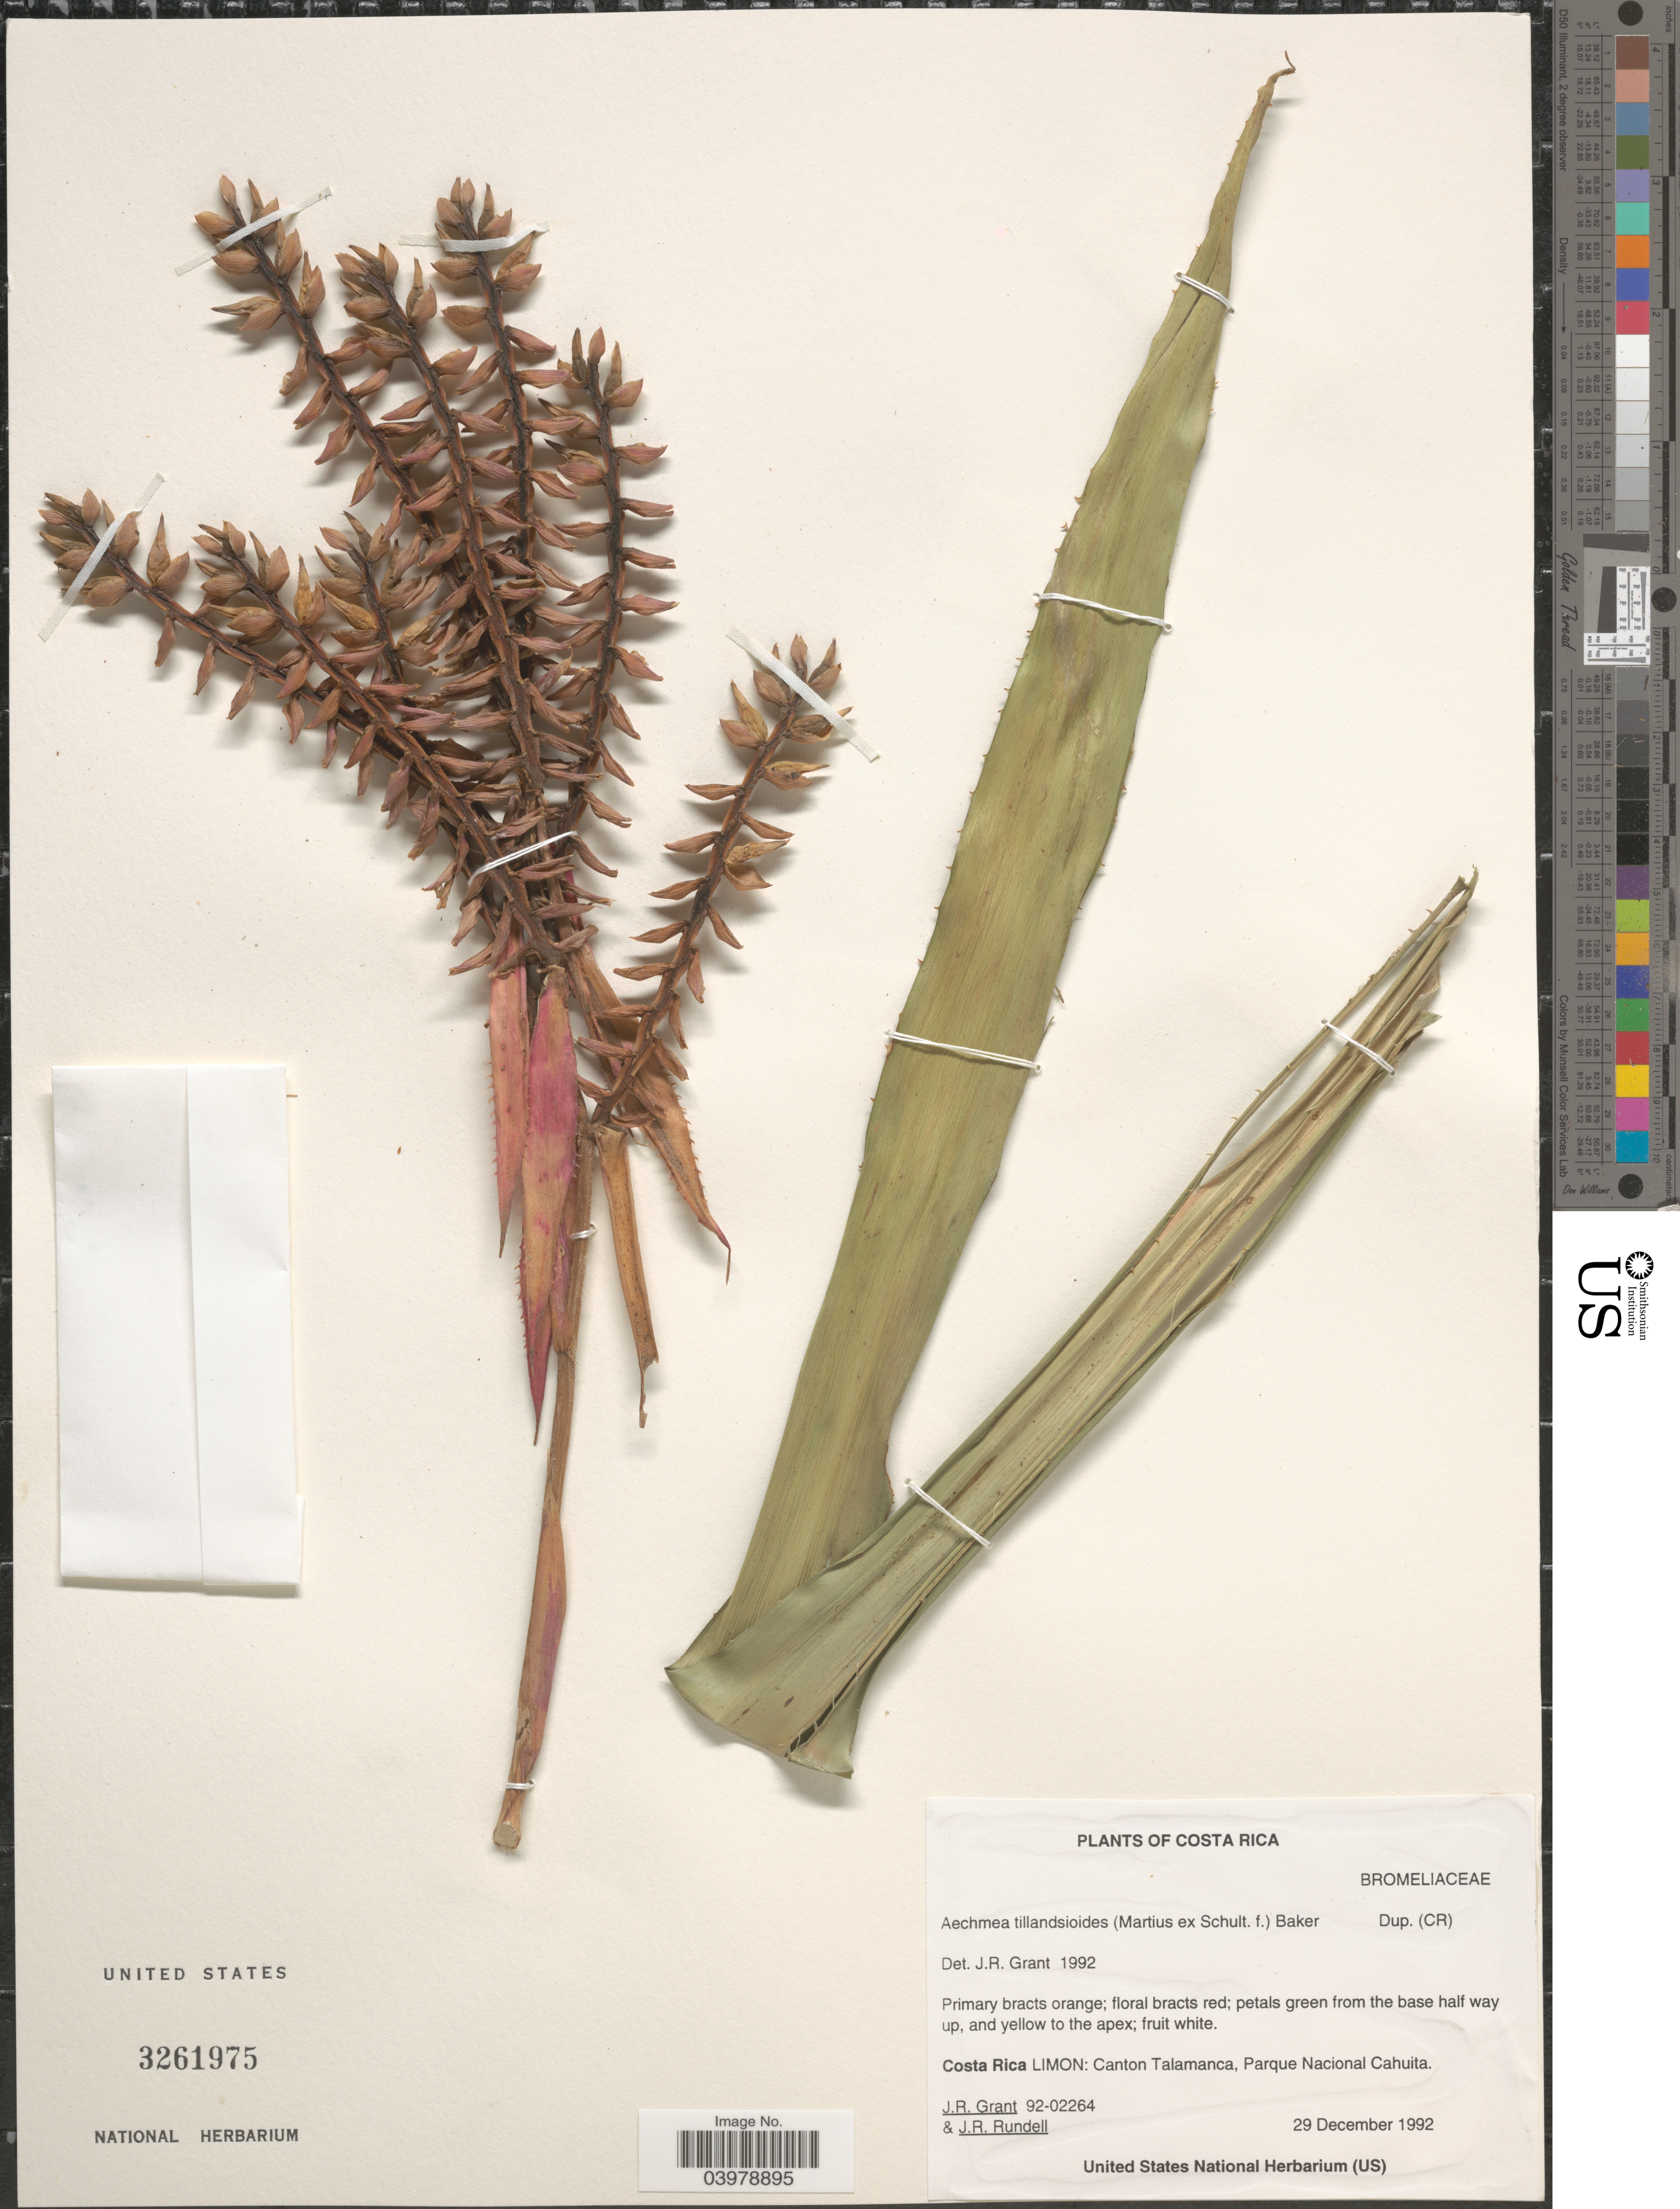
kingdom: Plantae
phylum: Tracheophyta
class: Liliopsida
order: Poales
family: Bromeliaceae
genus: Aechmea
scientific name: Aechmea tillandsioides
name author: (Mart. ex Schult. & Schult. f.) Baker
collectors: J. Grant & J. R. Rundell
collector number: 92-02264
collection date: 1992-12-29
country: Costa Rica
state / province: Limón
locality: Canton Talamanca, Parque Nacional Cahuita.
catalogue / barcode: US 3261975